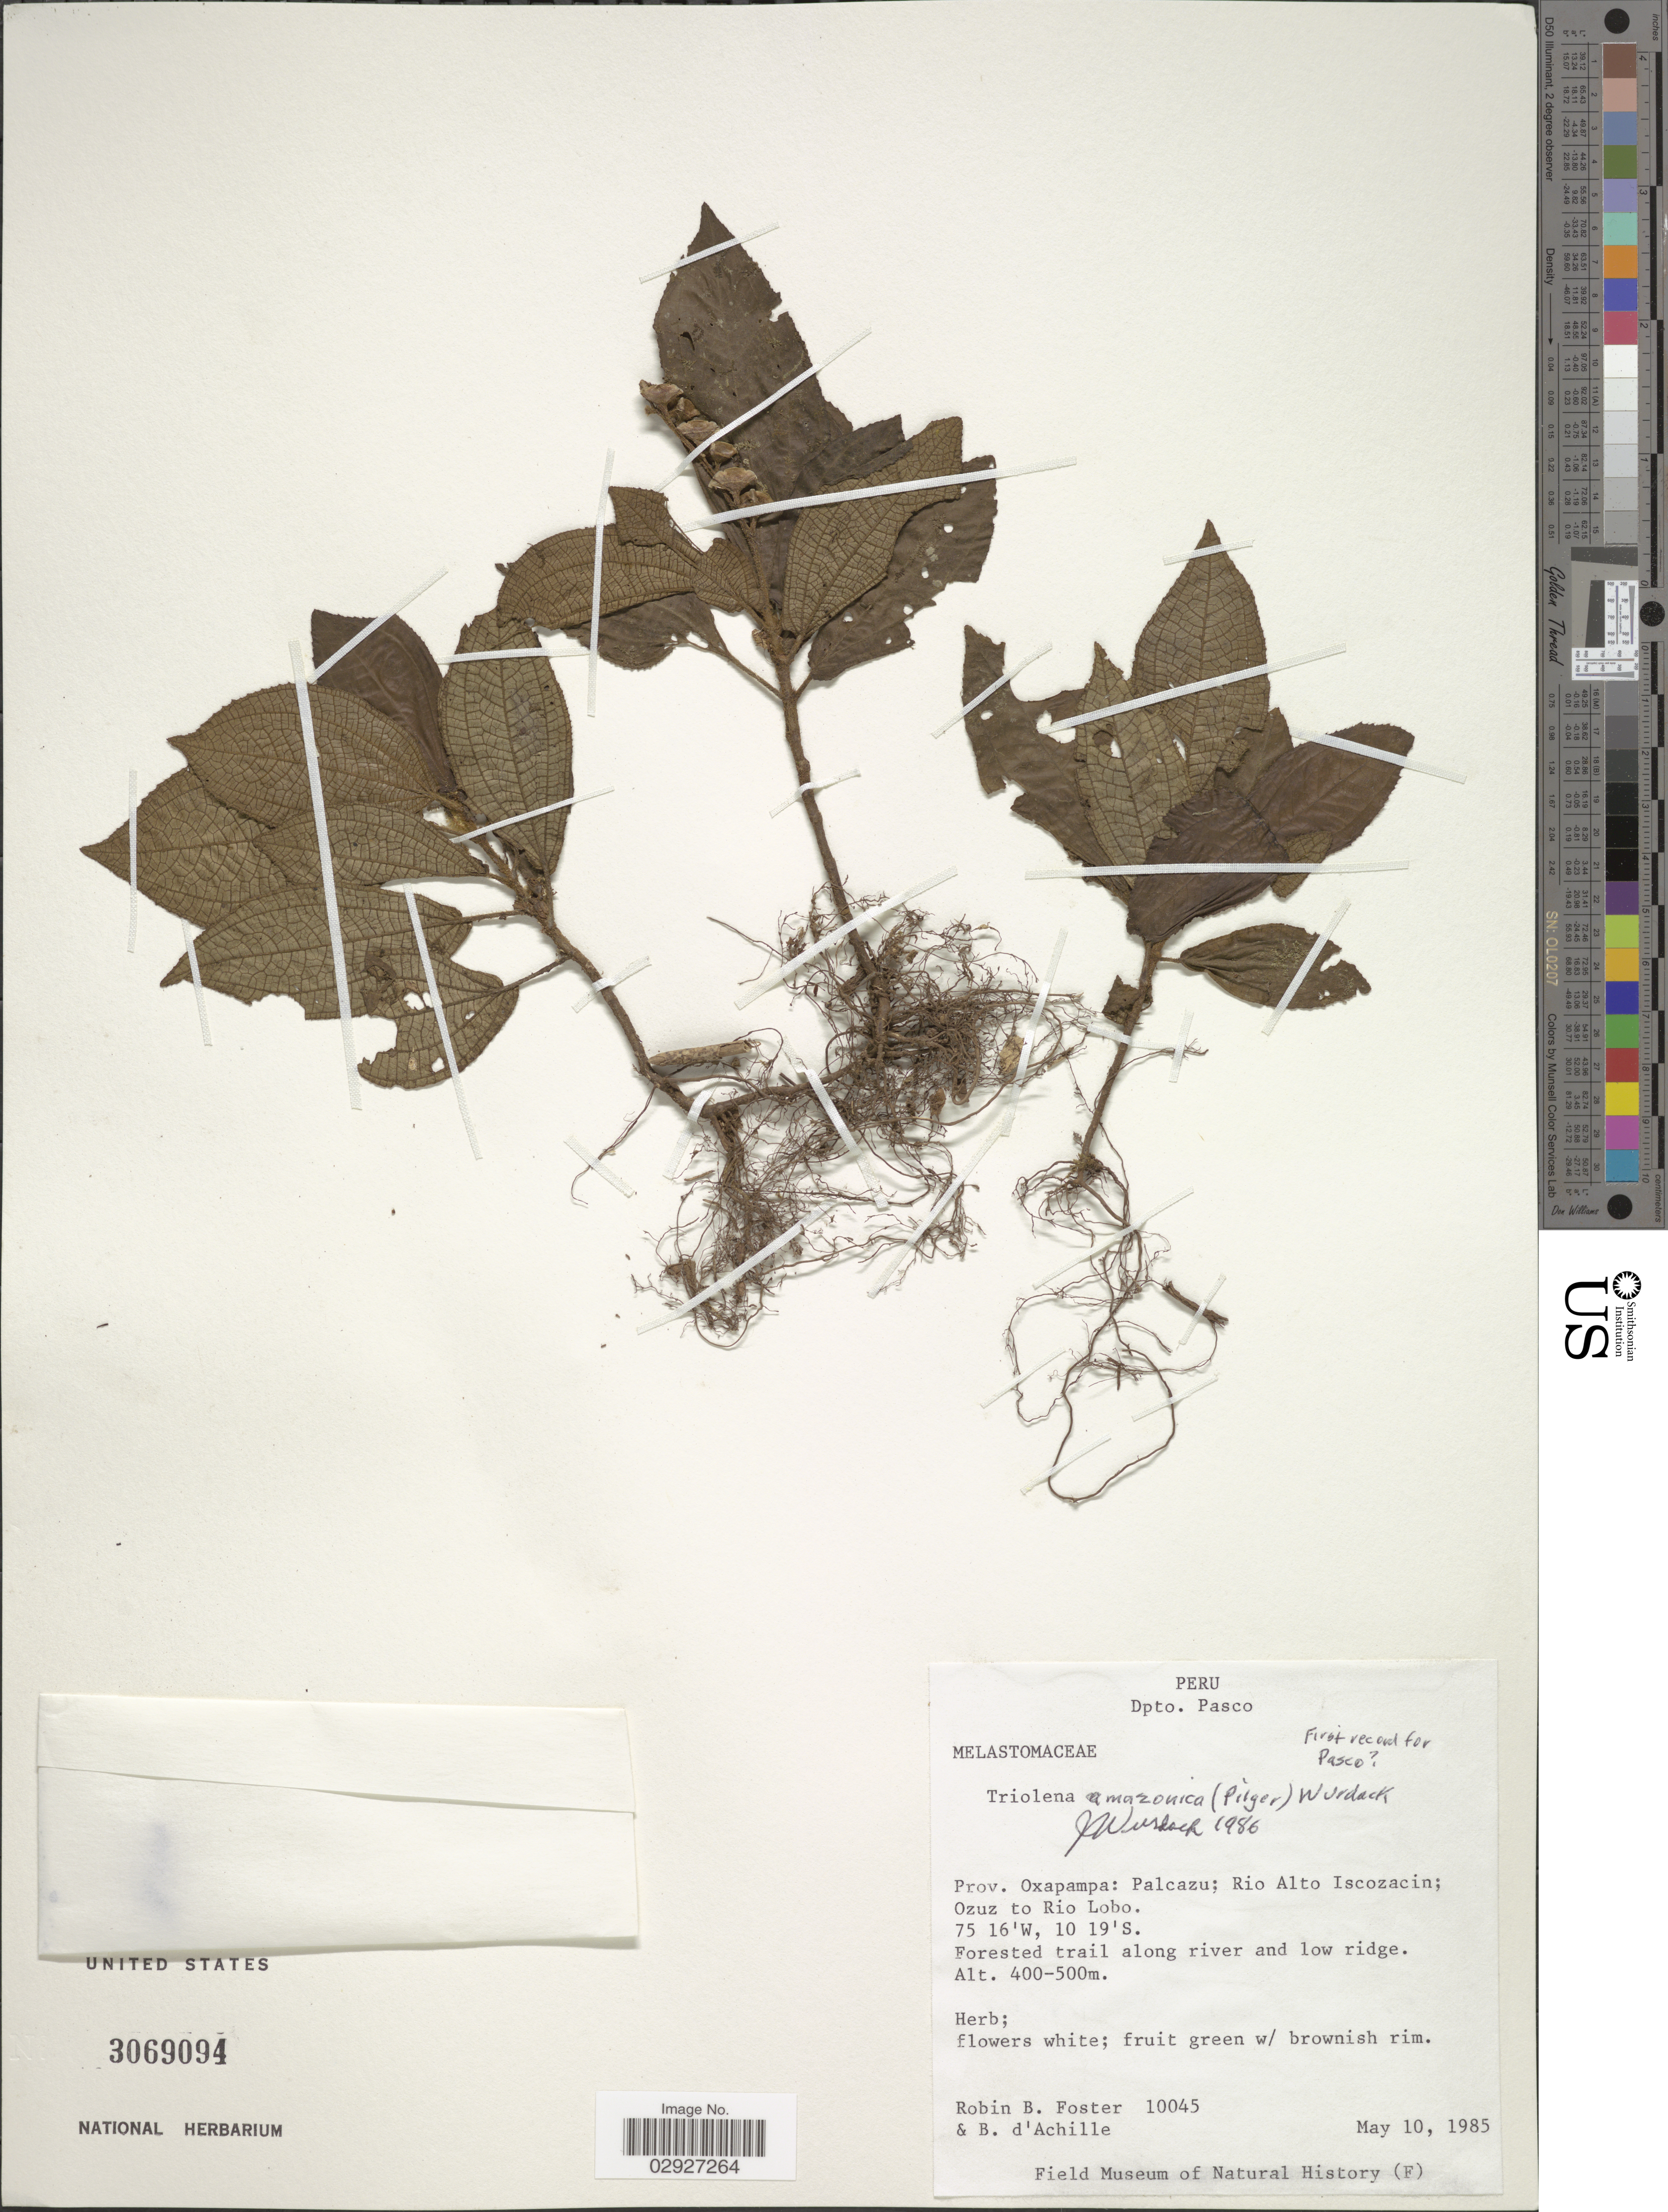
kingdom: Plantae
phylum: Tracheophyta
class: Magnoliopsida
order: Myrtales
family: Melastomataceae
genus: Triolena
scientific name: Triolena amazonica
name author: (Pilg.)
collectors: R. B. Foster & B. d'Achille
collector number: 10045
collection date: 1985-05-10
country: Peru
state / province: Pasco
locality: Dpto. Pasco, Prov. Oxapampa: Palcazu: Rio Alto Iscozacin, Ozuz to Rio Lobo.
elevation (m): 400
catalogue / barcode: US 3069094